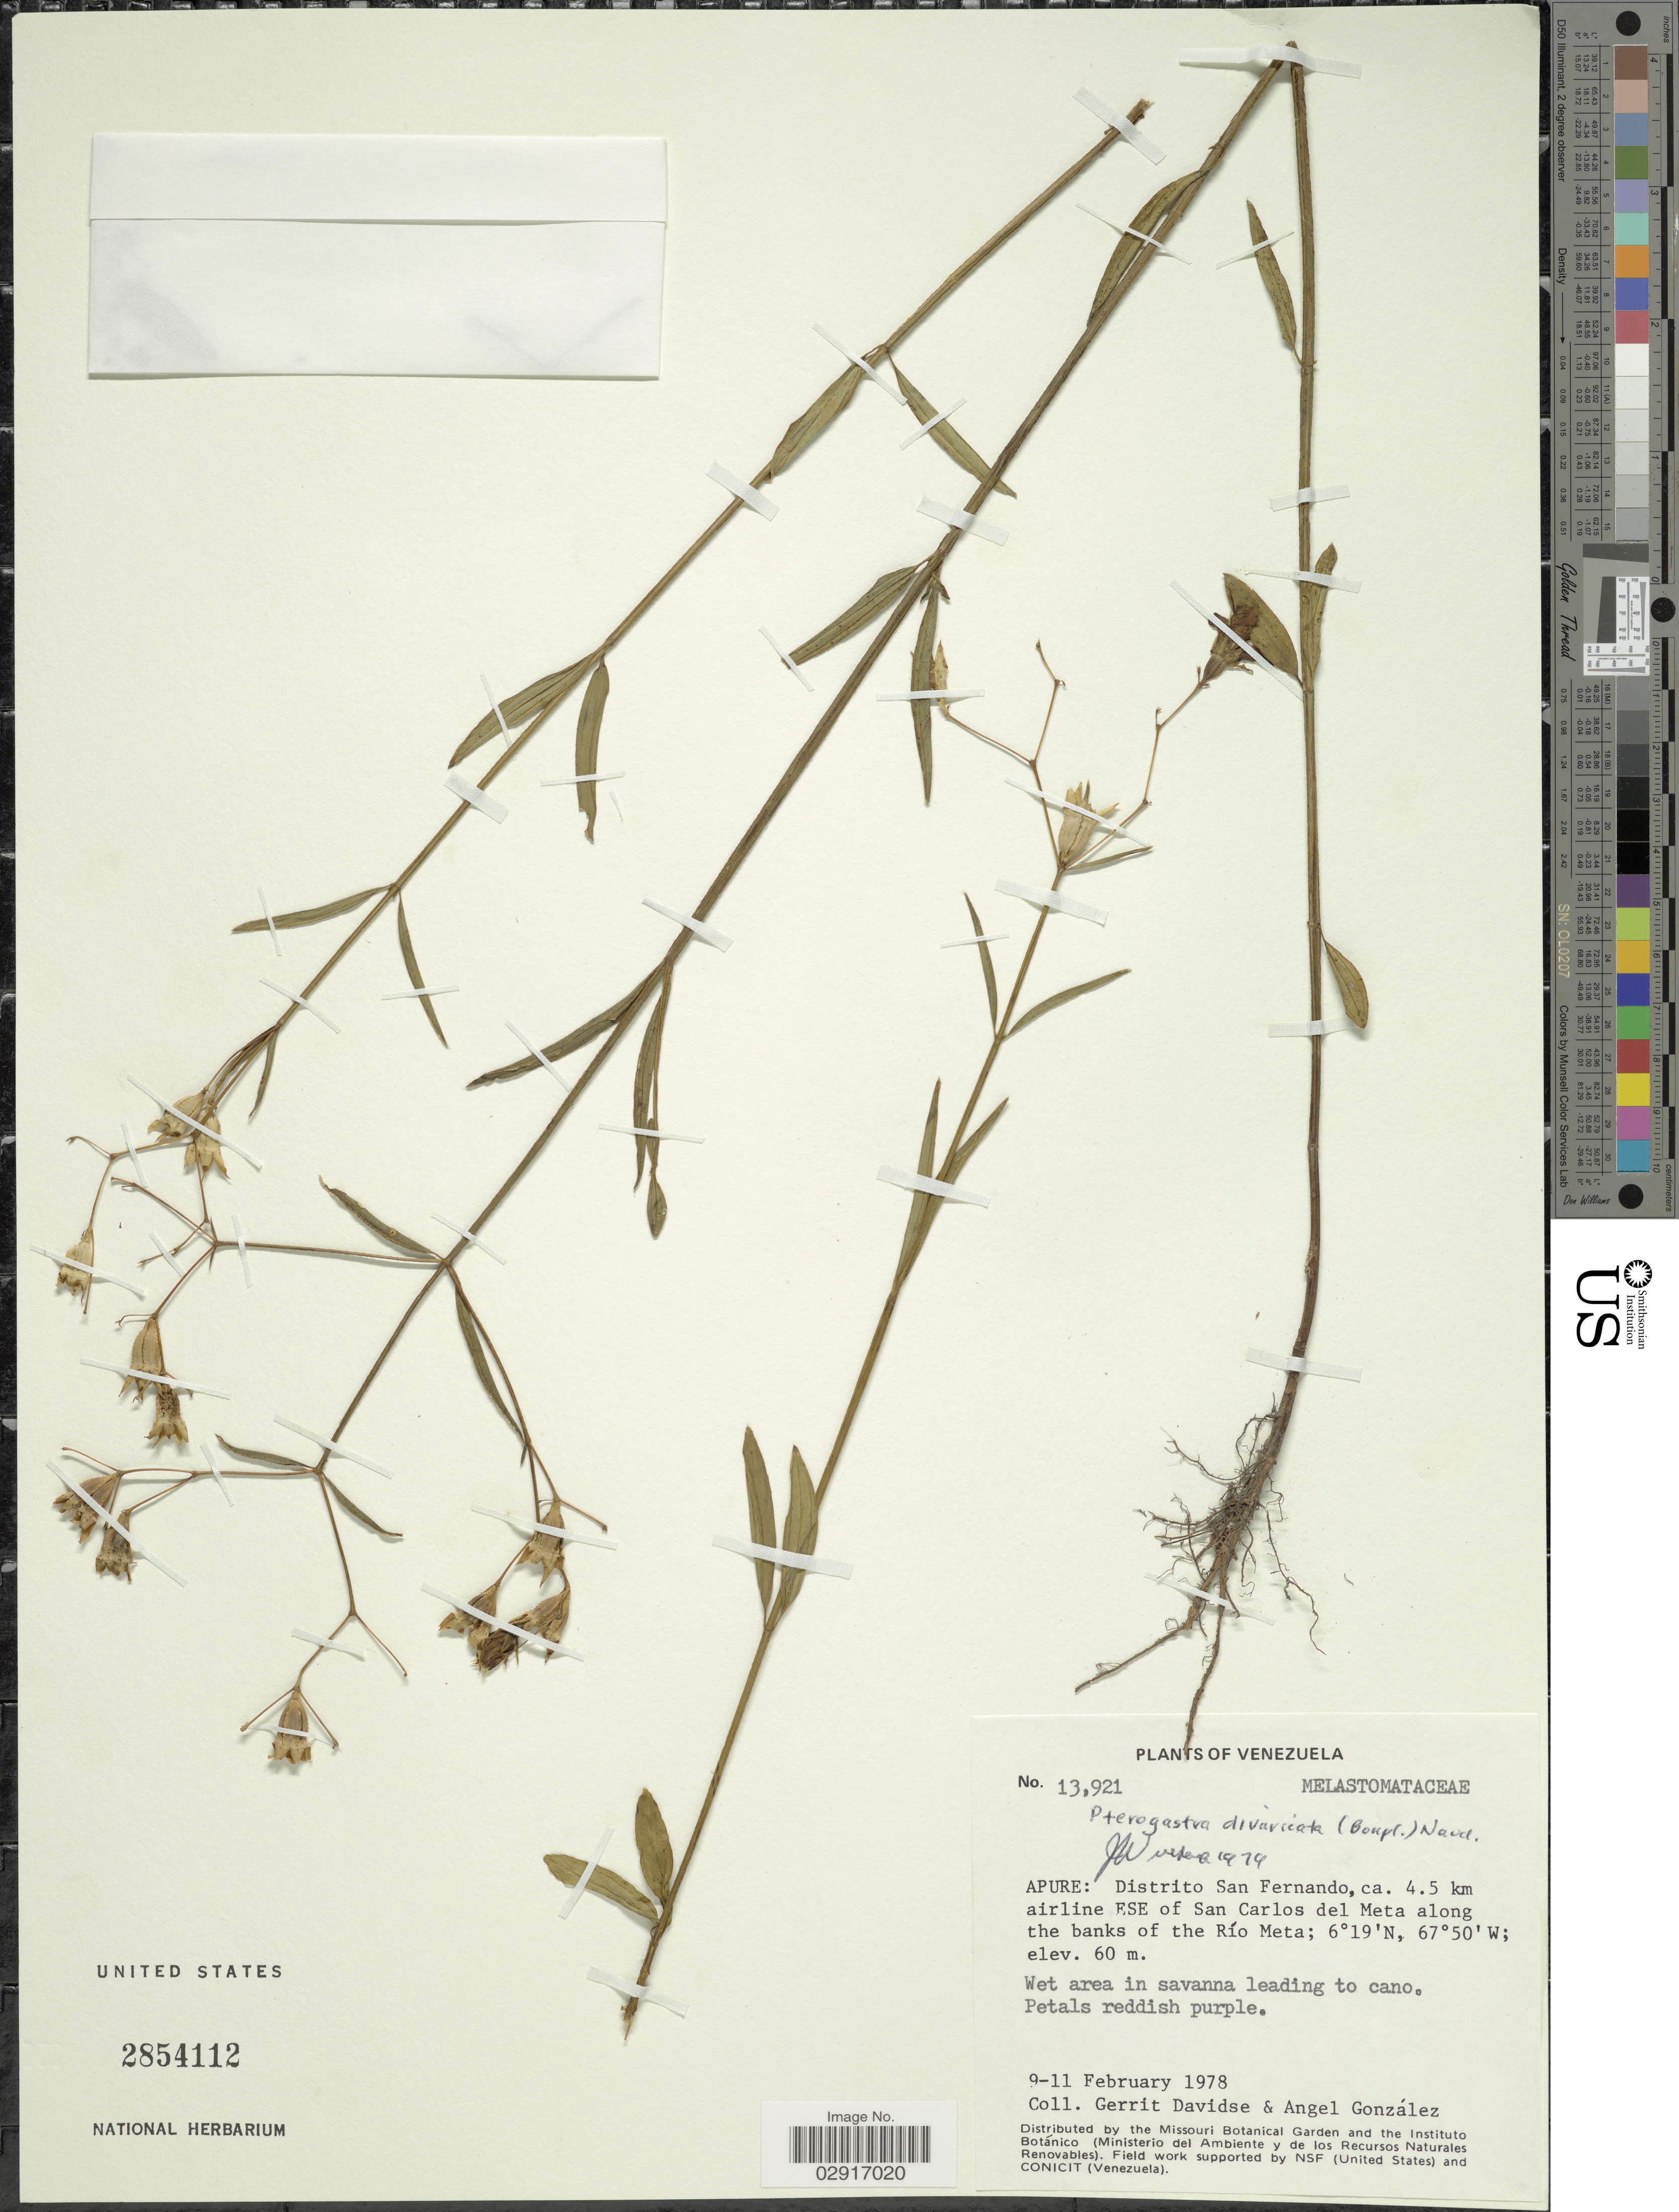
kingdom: Plantae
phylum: Tracheophyta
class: Magnoliopsida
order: Myrtales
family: Melastomataceae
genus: Pterogastra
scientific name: Pterogastra divaricata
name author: (Bonpl.) Naudin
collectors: G. Davidse & A. C. González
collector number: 13921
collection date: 1978-02-09/1978-02-11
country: Venezuela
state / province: Apure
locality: Distrito San Fernando, ca. 4.5 km airline ESE of San Carlos del Meta along the banks of the Río Meta.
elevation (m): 60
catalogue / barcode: US 2854112